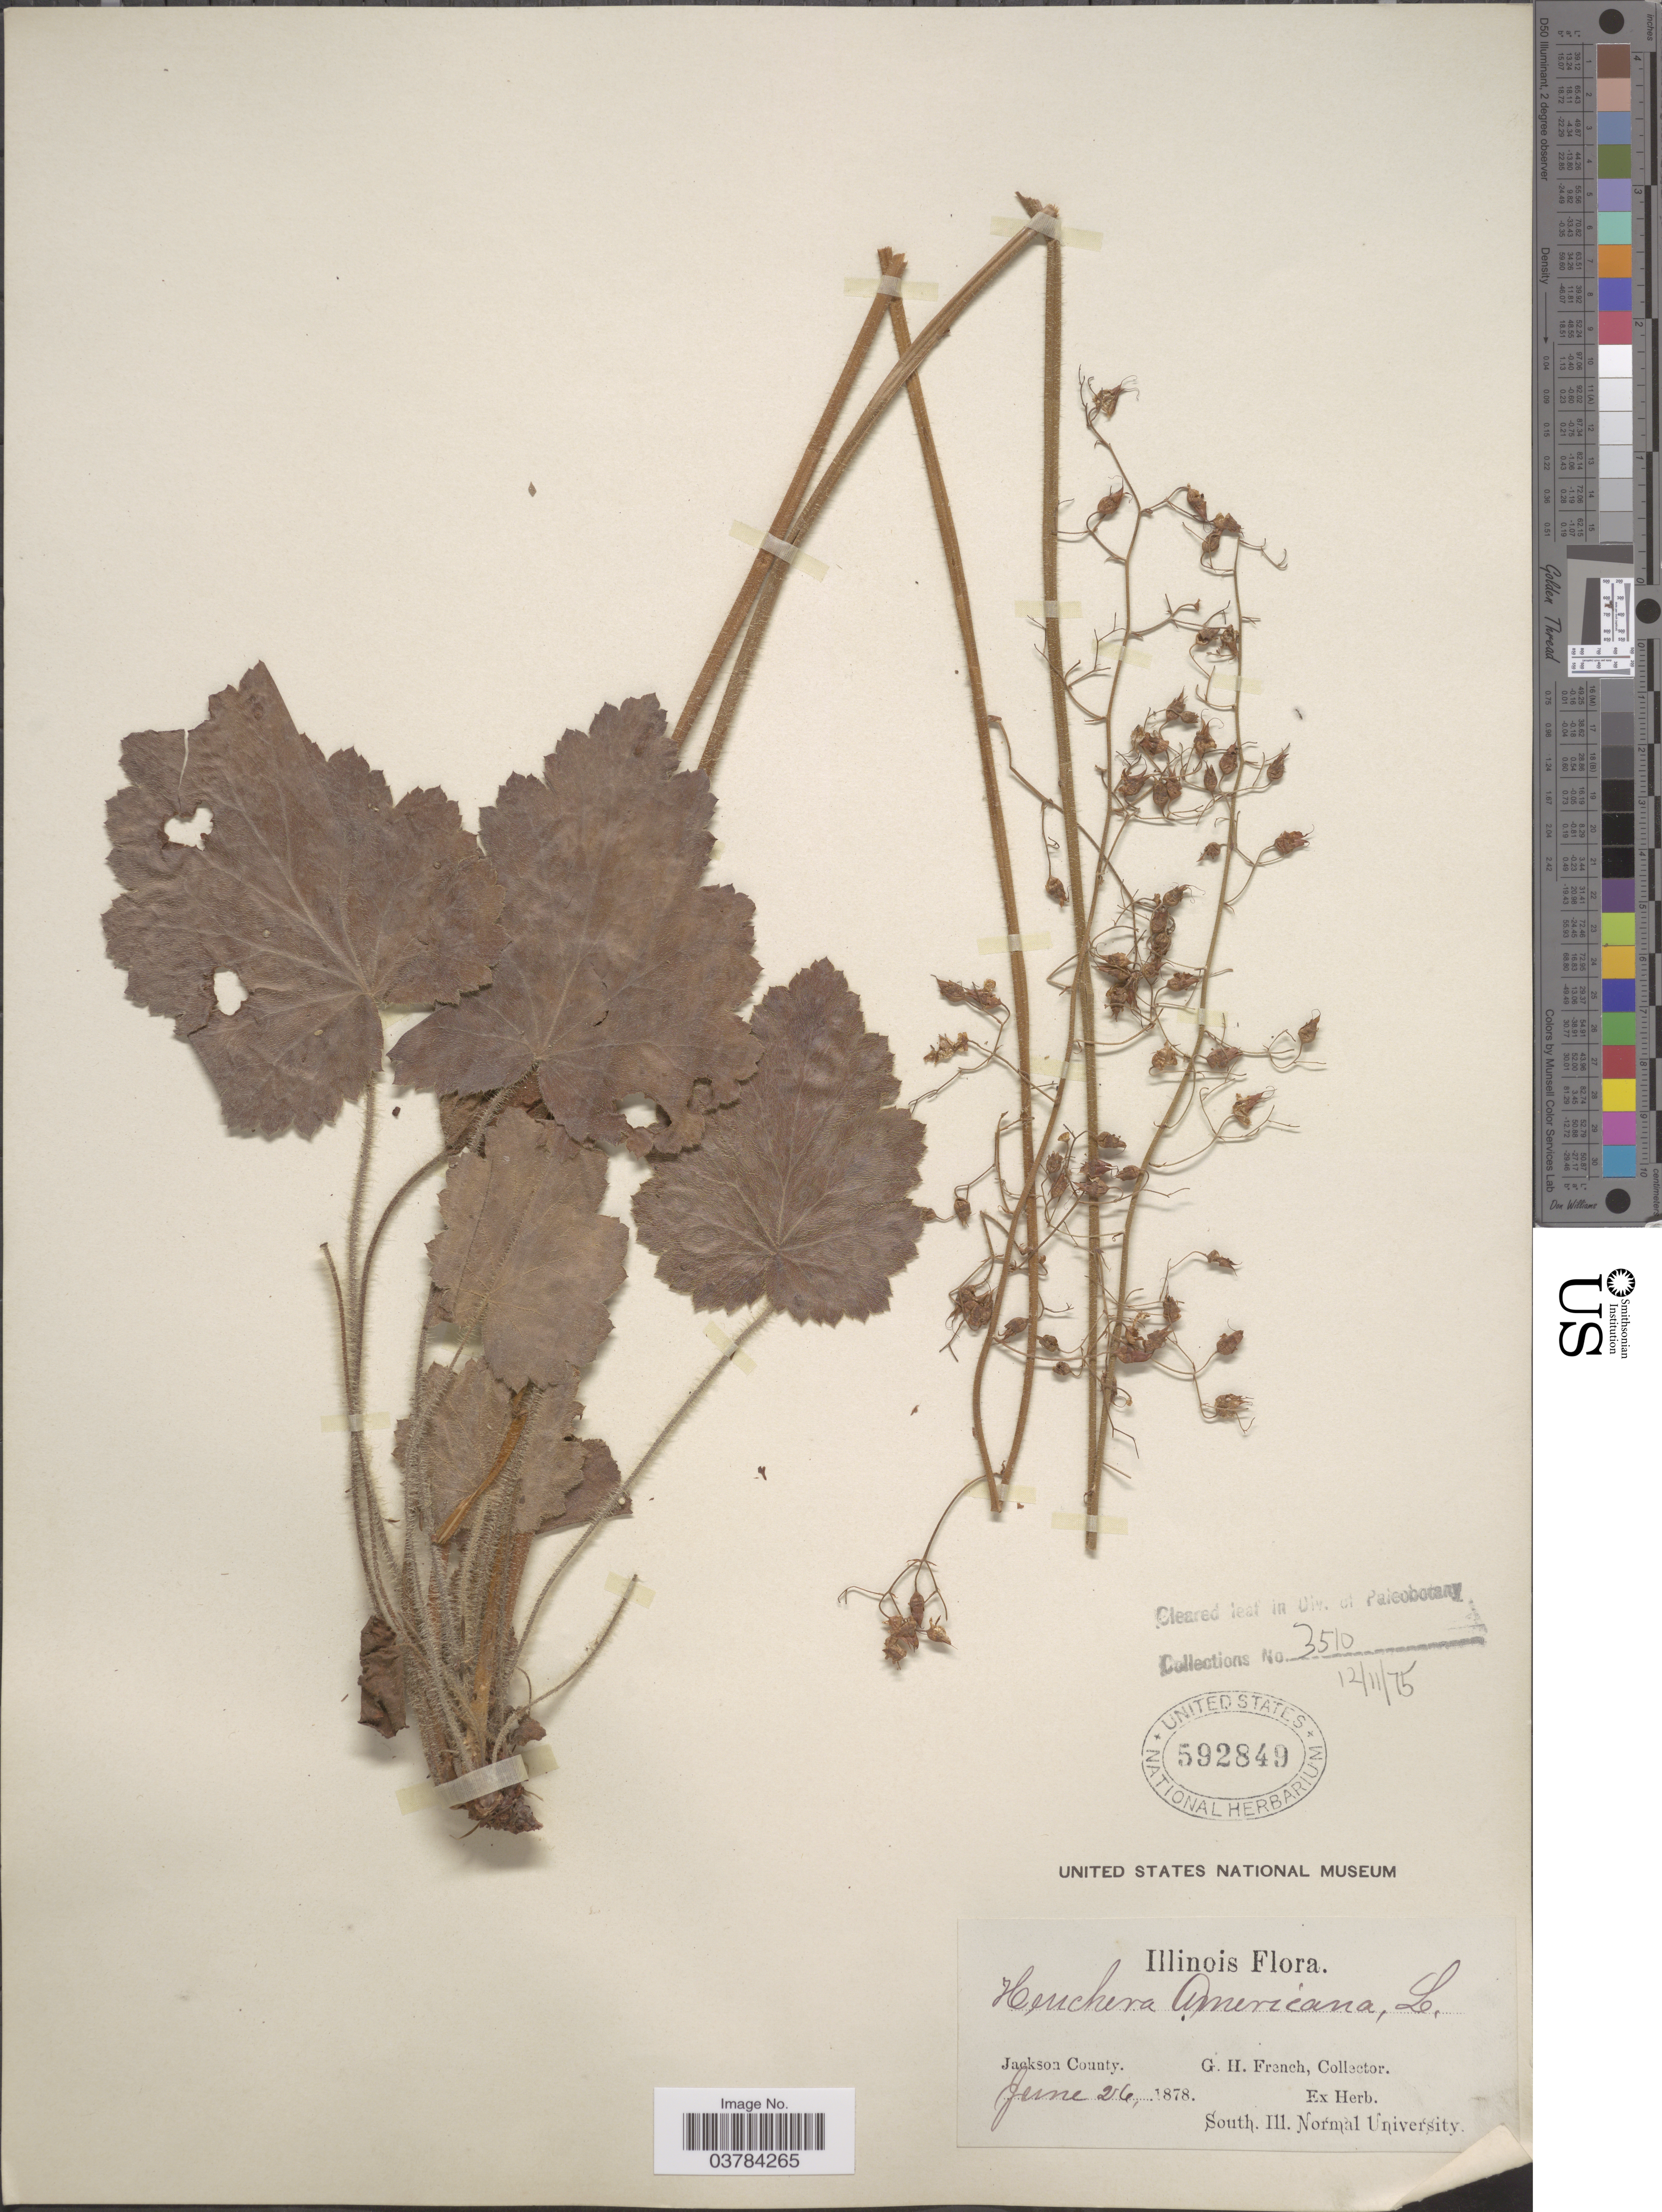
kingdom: Plantae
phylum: Tracheophyta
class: Magnoliopsida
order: Saxifragales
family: Saxifragaceae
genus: Heuchera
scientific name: Heuchera americana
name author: L.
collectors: G. H. French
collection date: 1878-06-26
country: United States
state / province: Illinois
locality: Jackson County.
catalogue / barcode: US 592849